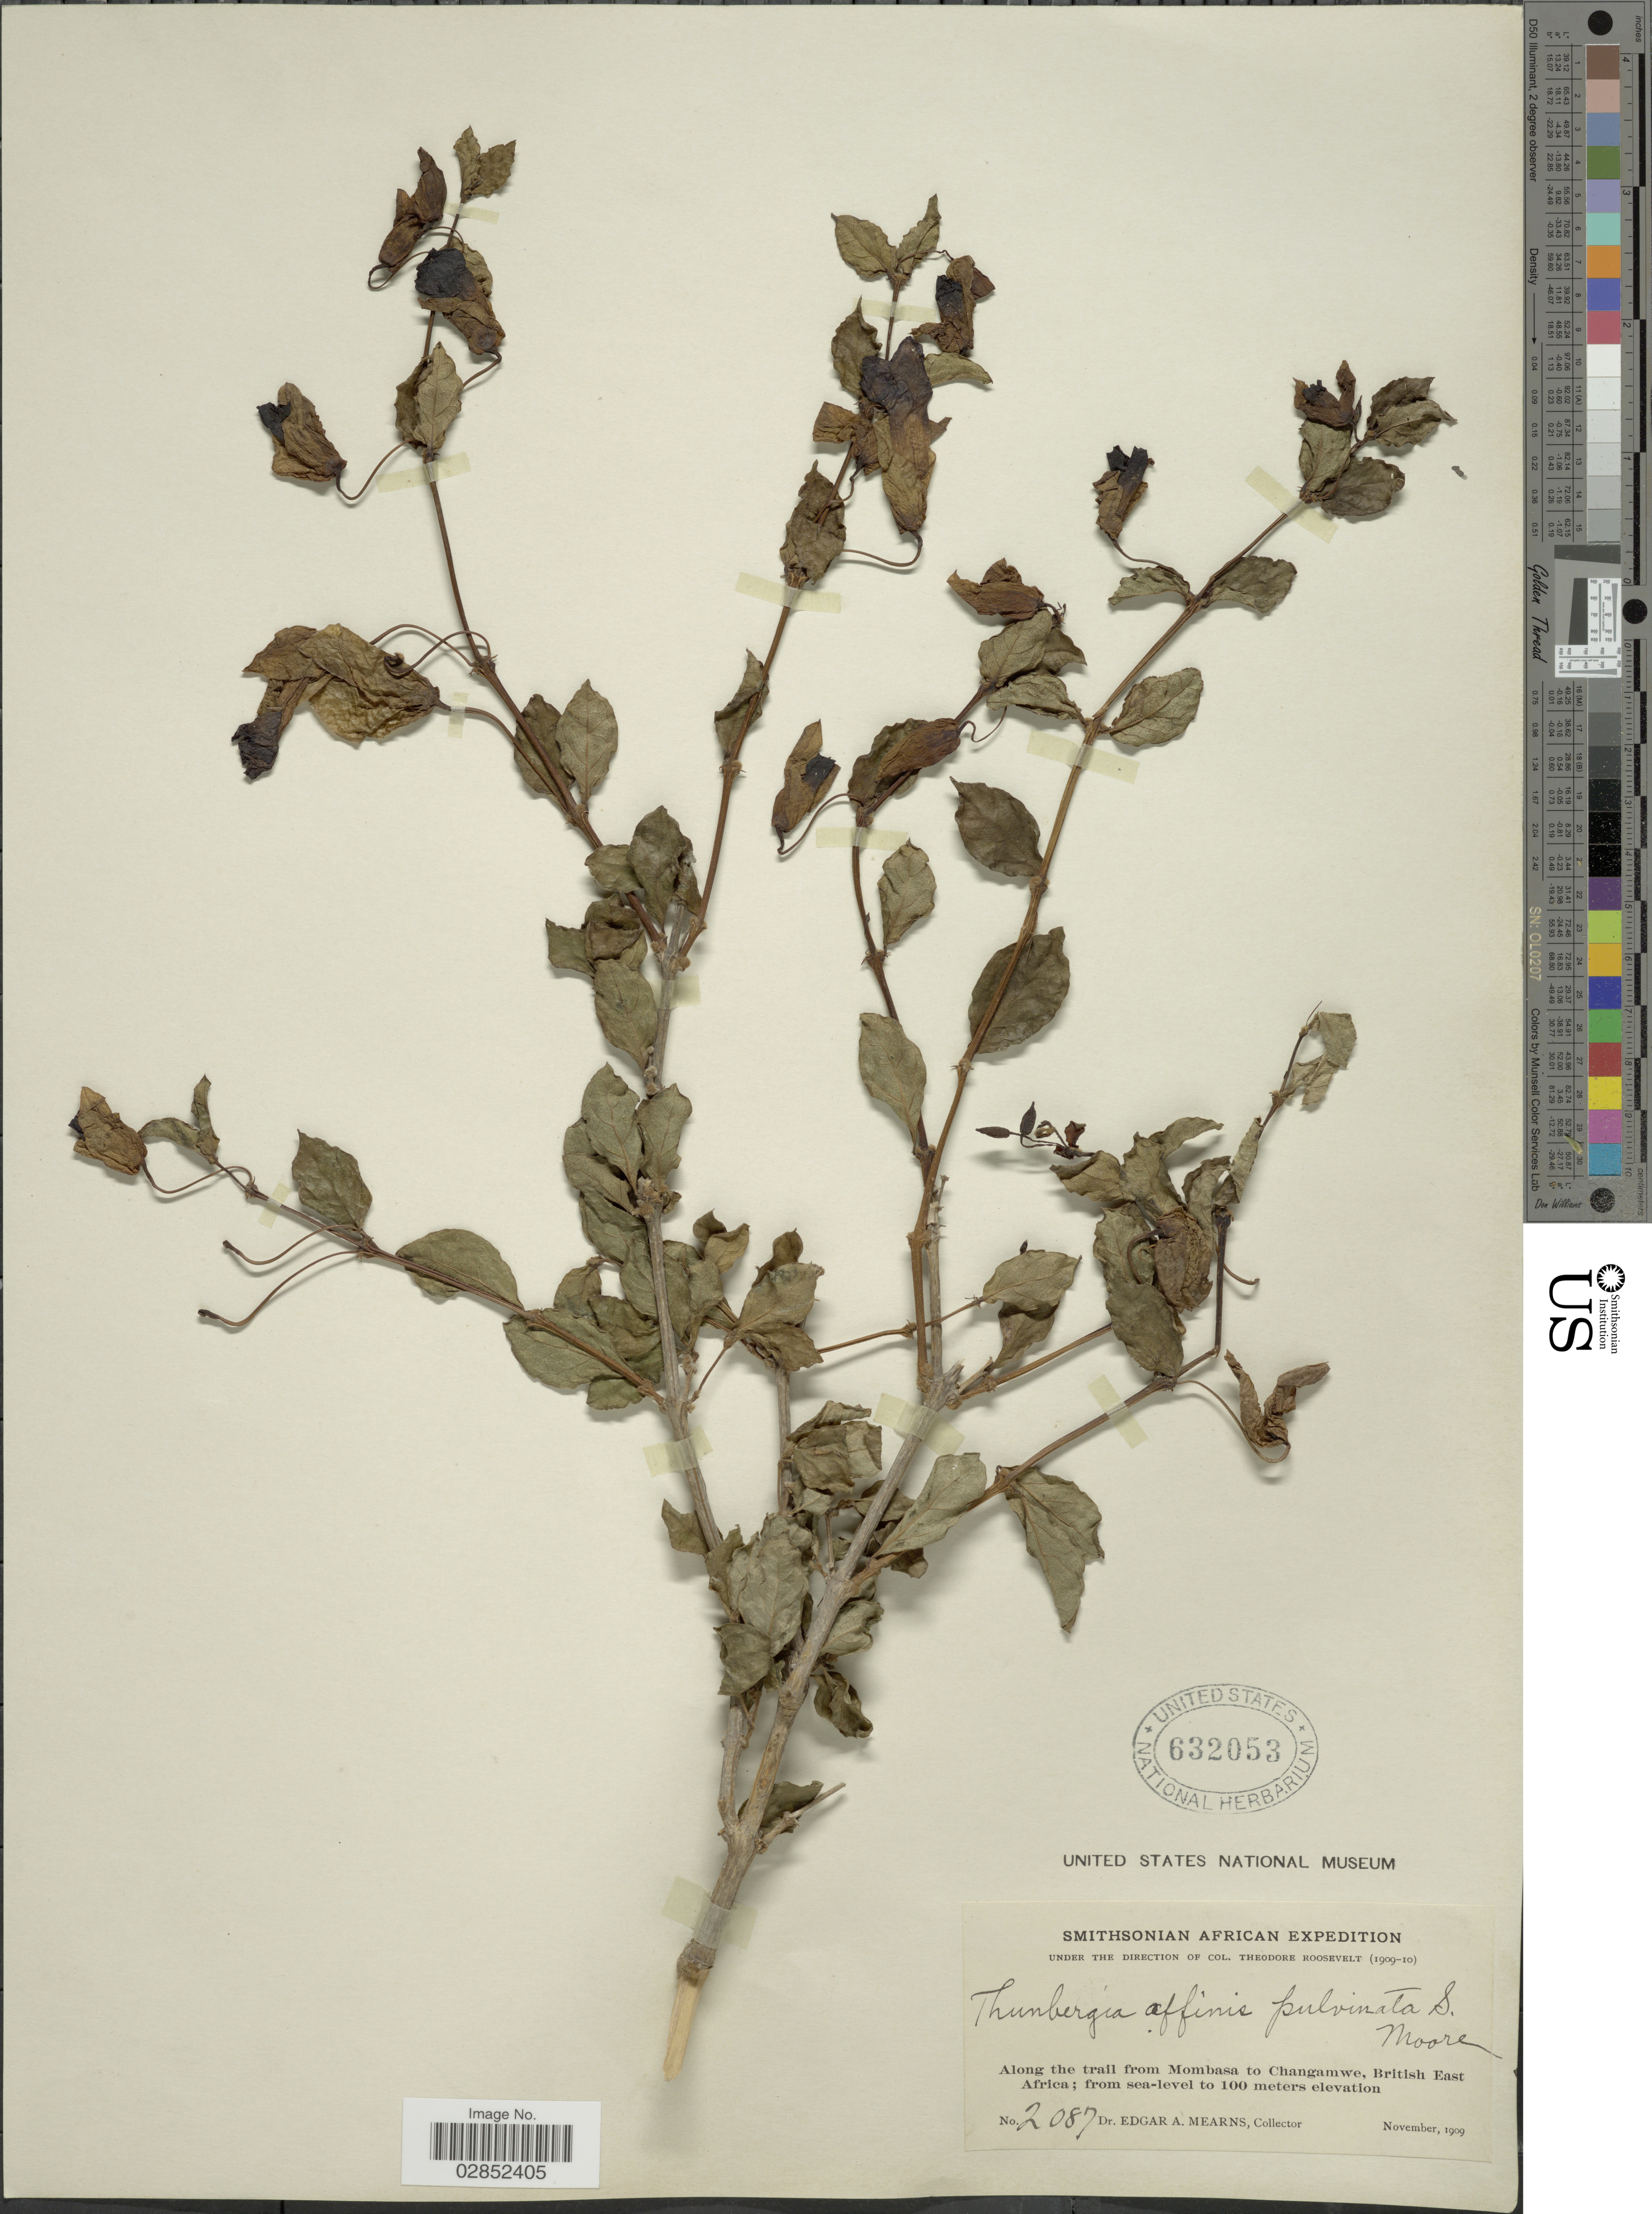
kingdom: Plantae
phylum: Tracheophyta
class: Magnoliopsida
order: Lamiales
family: Acanthaceae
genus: Thunbergia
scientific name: Thunbergia affinis var. pulvinata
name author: S. Moore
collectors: E. A. Mearns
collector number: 2087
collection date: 1909-11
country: Kenya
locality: Along the trail from Mombasa to Changamwe, British East Africa.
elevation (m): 0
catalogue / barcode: US 632053